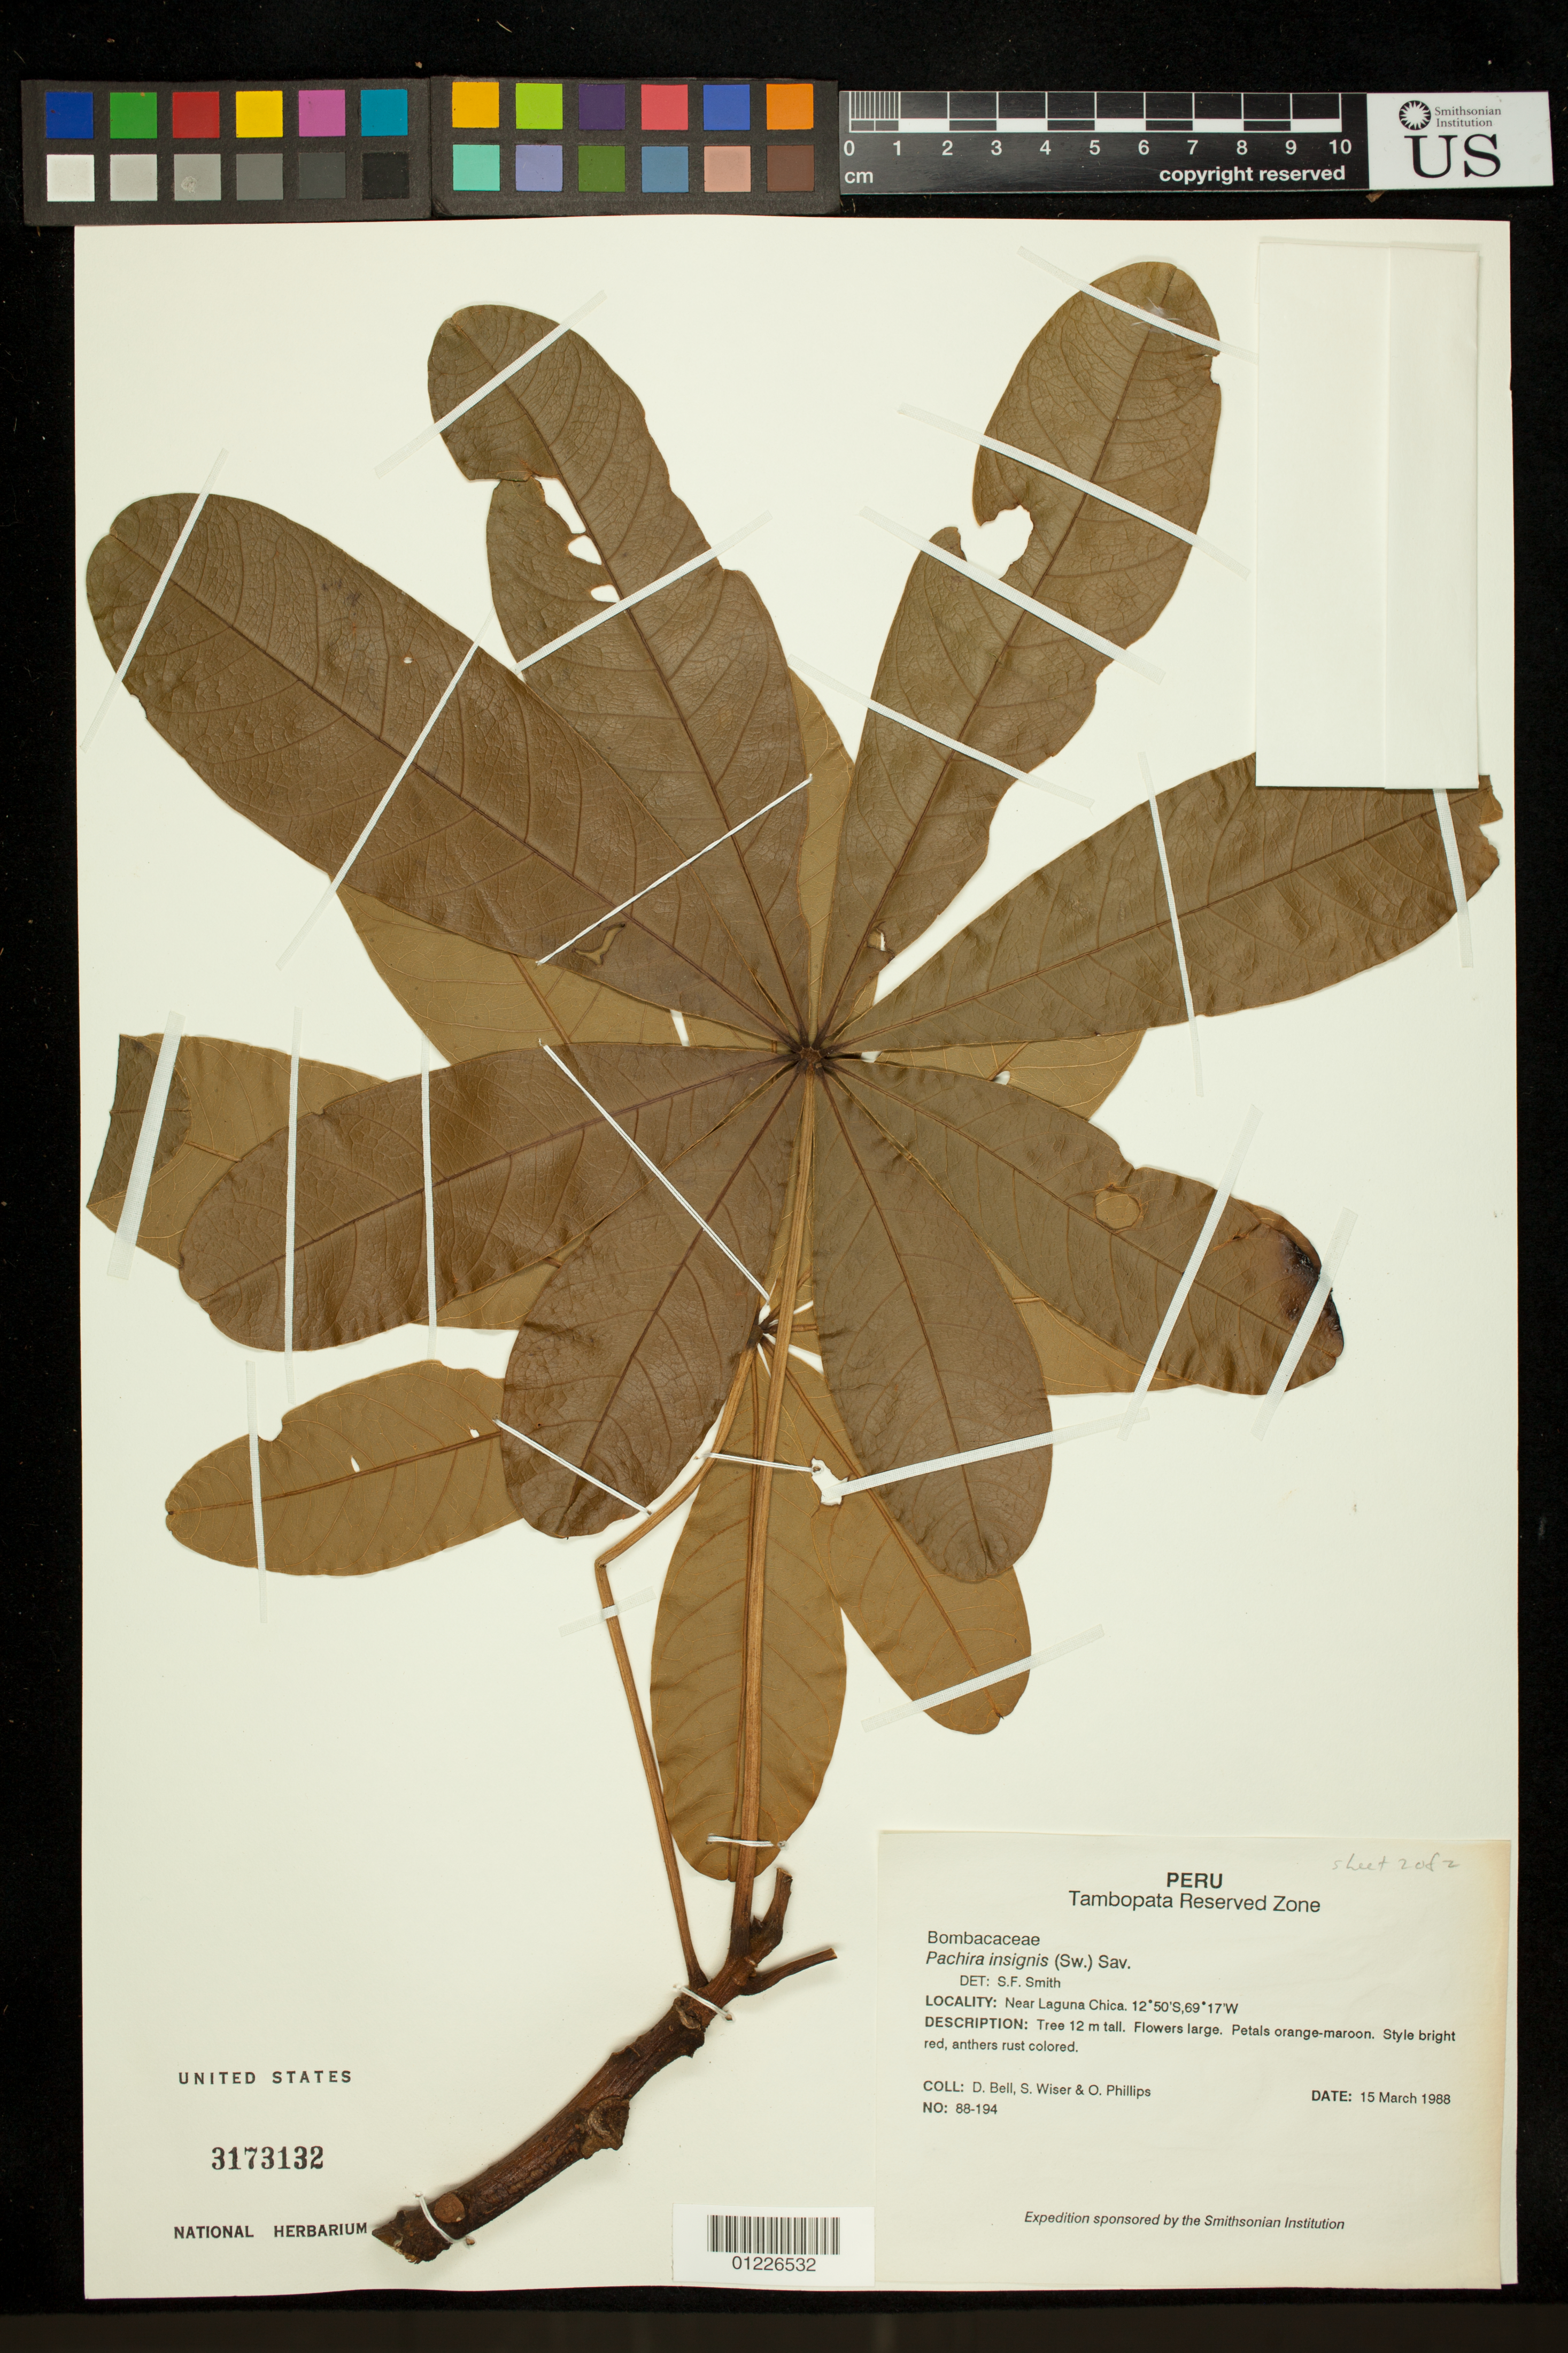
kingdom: Plantae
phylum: Tracheophyta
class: Magnoliopsida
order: Malvales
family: Malvaceae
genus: Pachira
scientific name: Pachira insignis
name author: (Sw.) Sw. ex Savigny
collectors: D. A. Bell, S. Wiser & O. Phillips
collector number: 88-194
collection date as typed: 3/15/1988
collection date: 1988-03-15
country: Peru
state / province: Madre de Dios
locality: Peru, Tambopata Reserved Zone. Near Laguna Chica.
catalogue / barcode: US 3173132